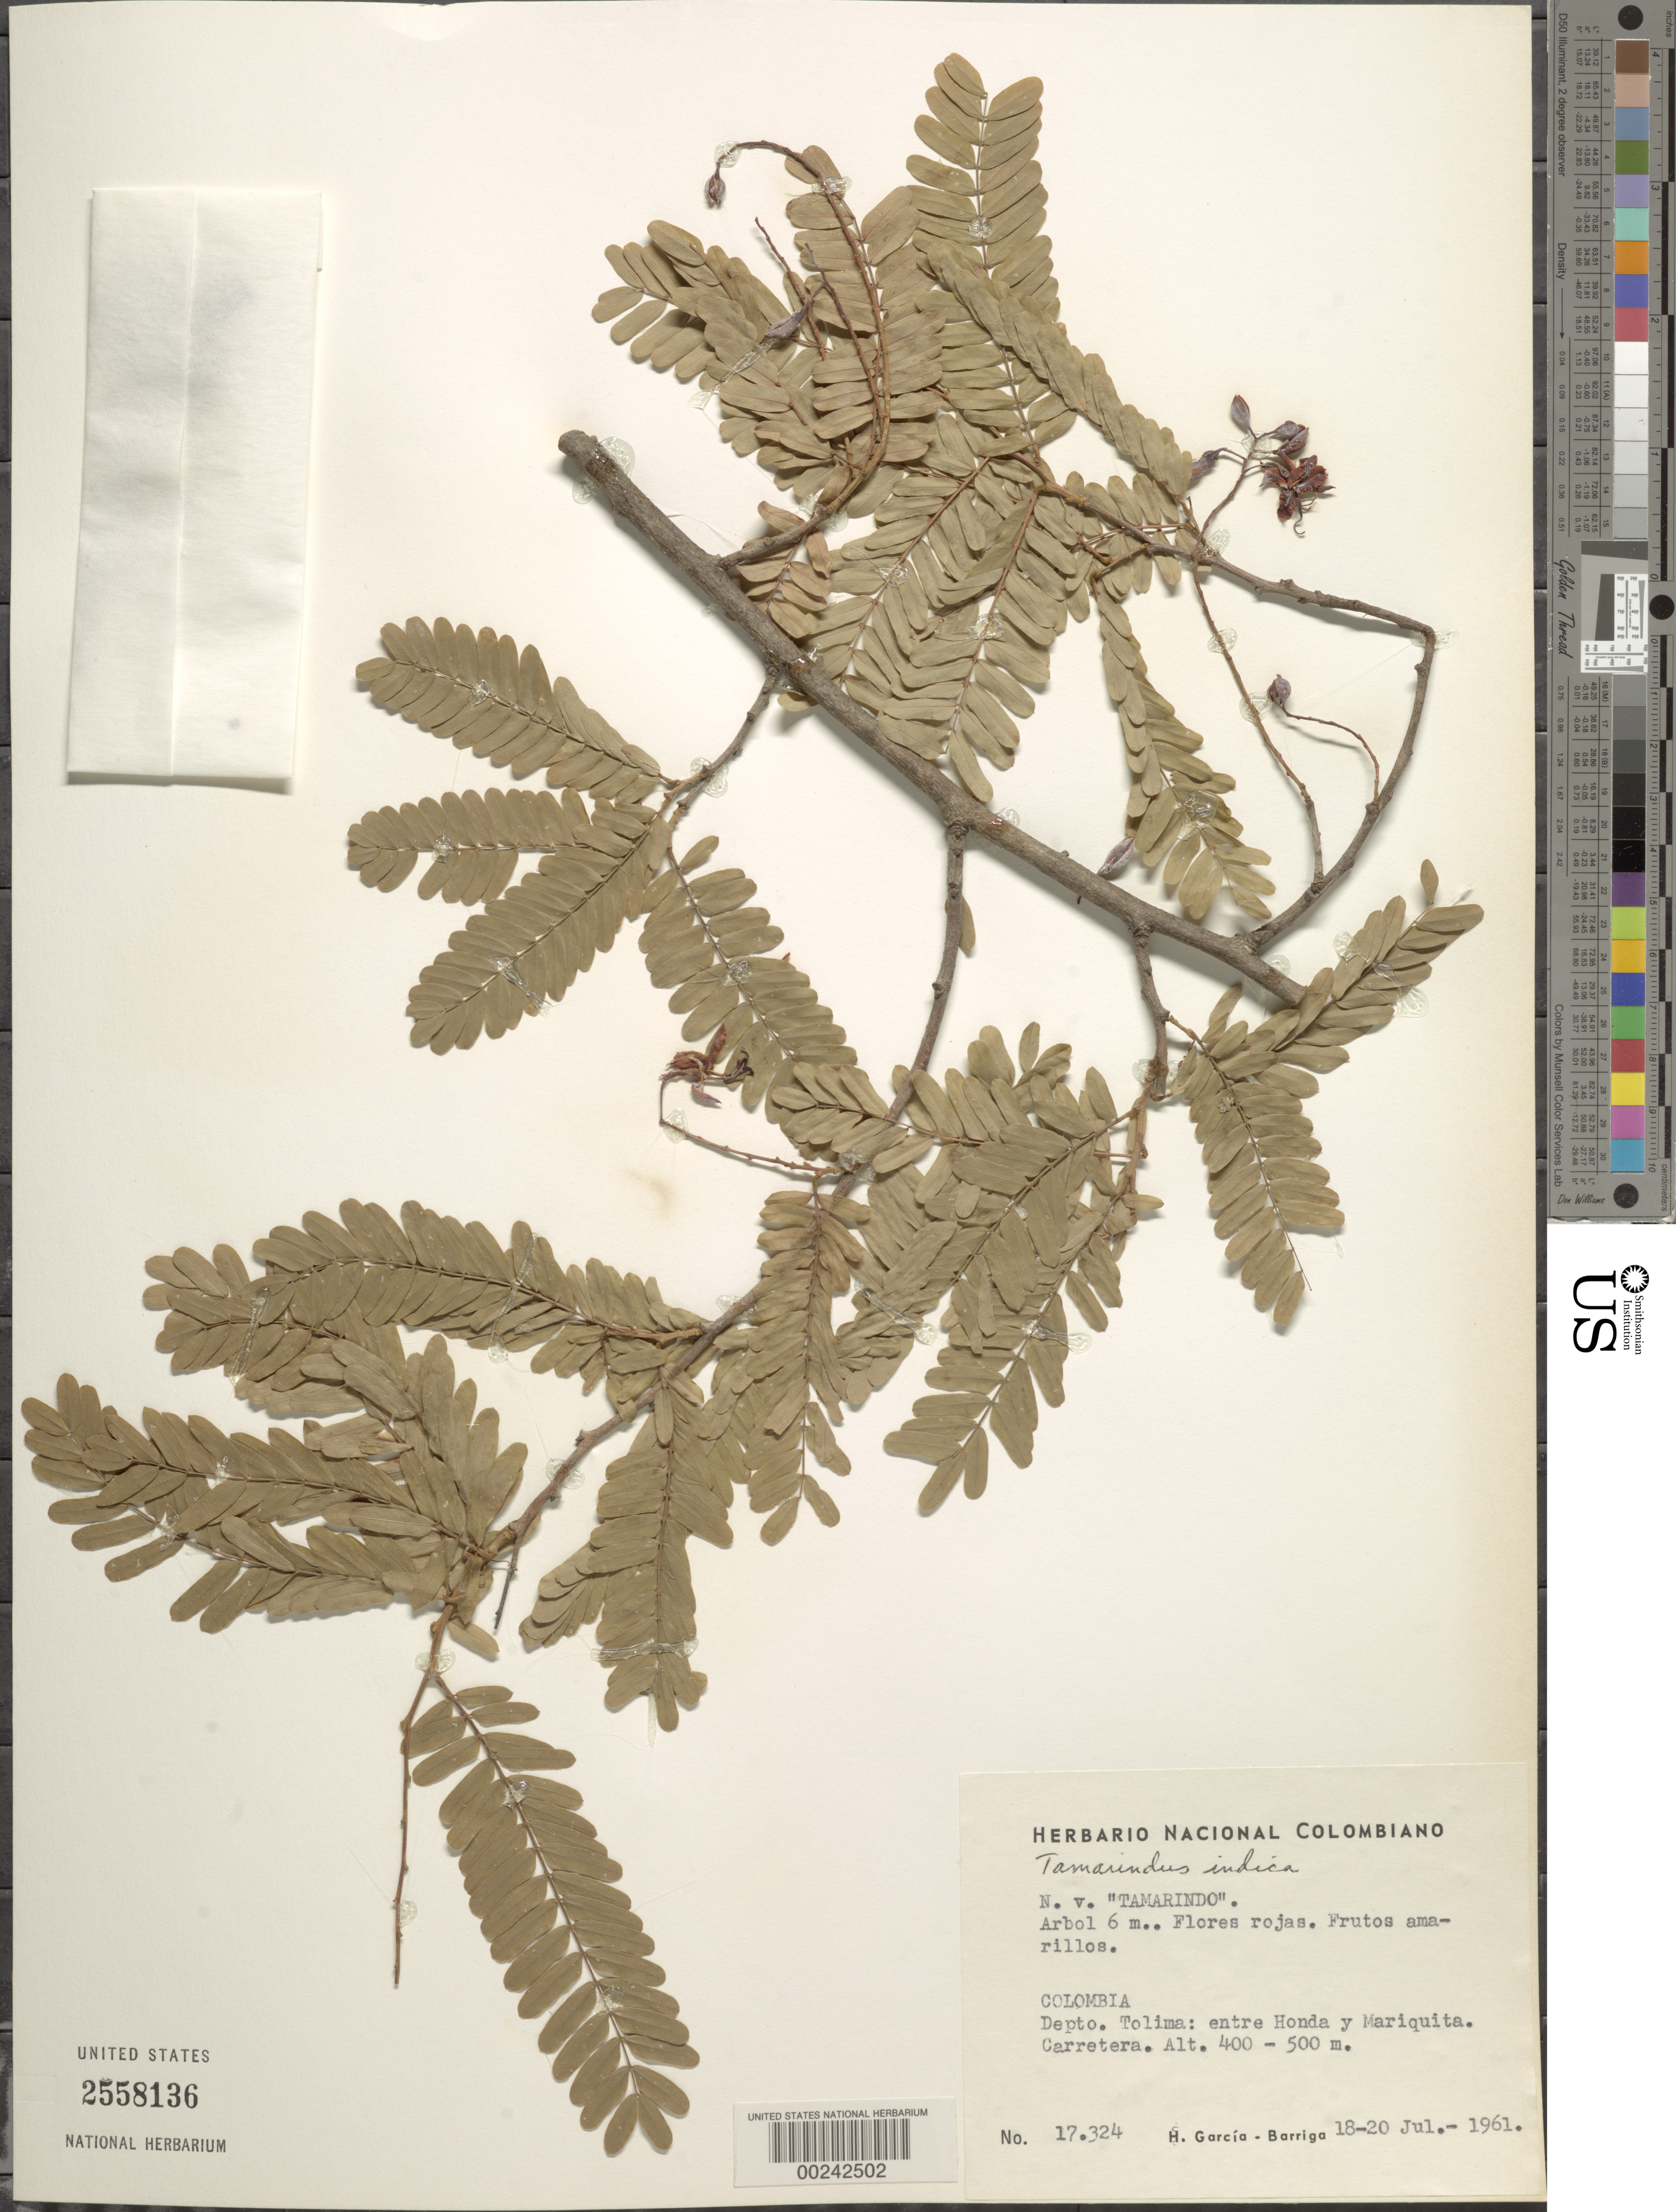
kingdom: Plantae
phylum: Tracheophyta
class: Magnoliopsida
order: Fabales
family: Fabaceae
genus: Tamarindus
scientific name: Tamarindus indica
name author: L.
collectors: H. García Barriga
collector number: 17324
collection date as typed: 18 Jul 1961 to 20 Jul 1961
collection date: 1961-07-18/1961-07-20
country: Colombia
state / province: Tolima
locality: Between Honda and Mariquita; Carretera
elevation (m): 400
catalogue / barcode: US 2558136